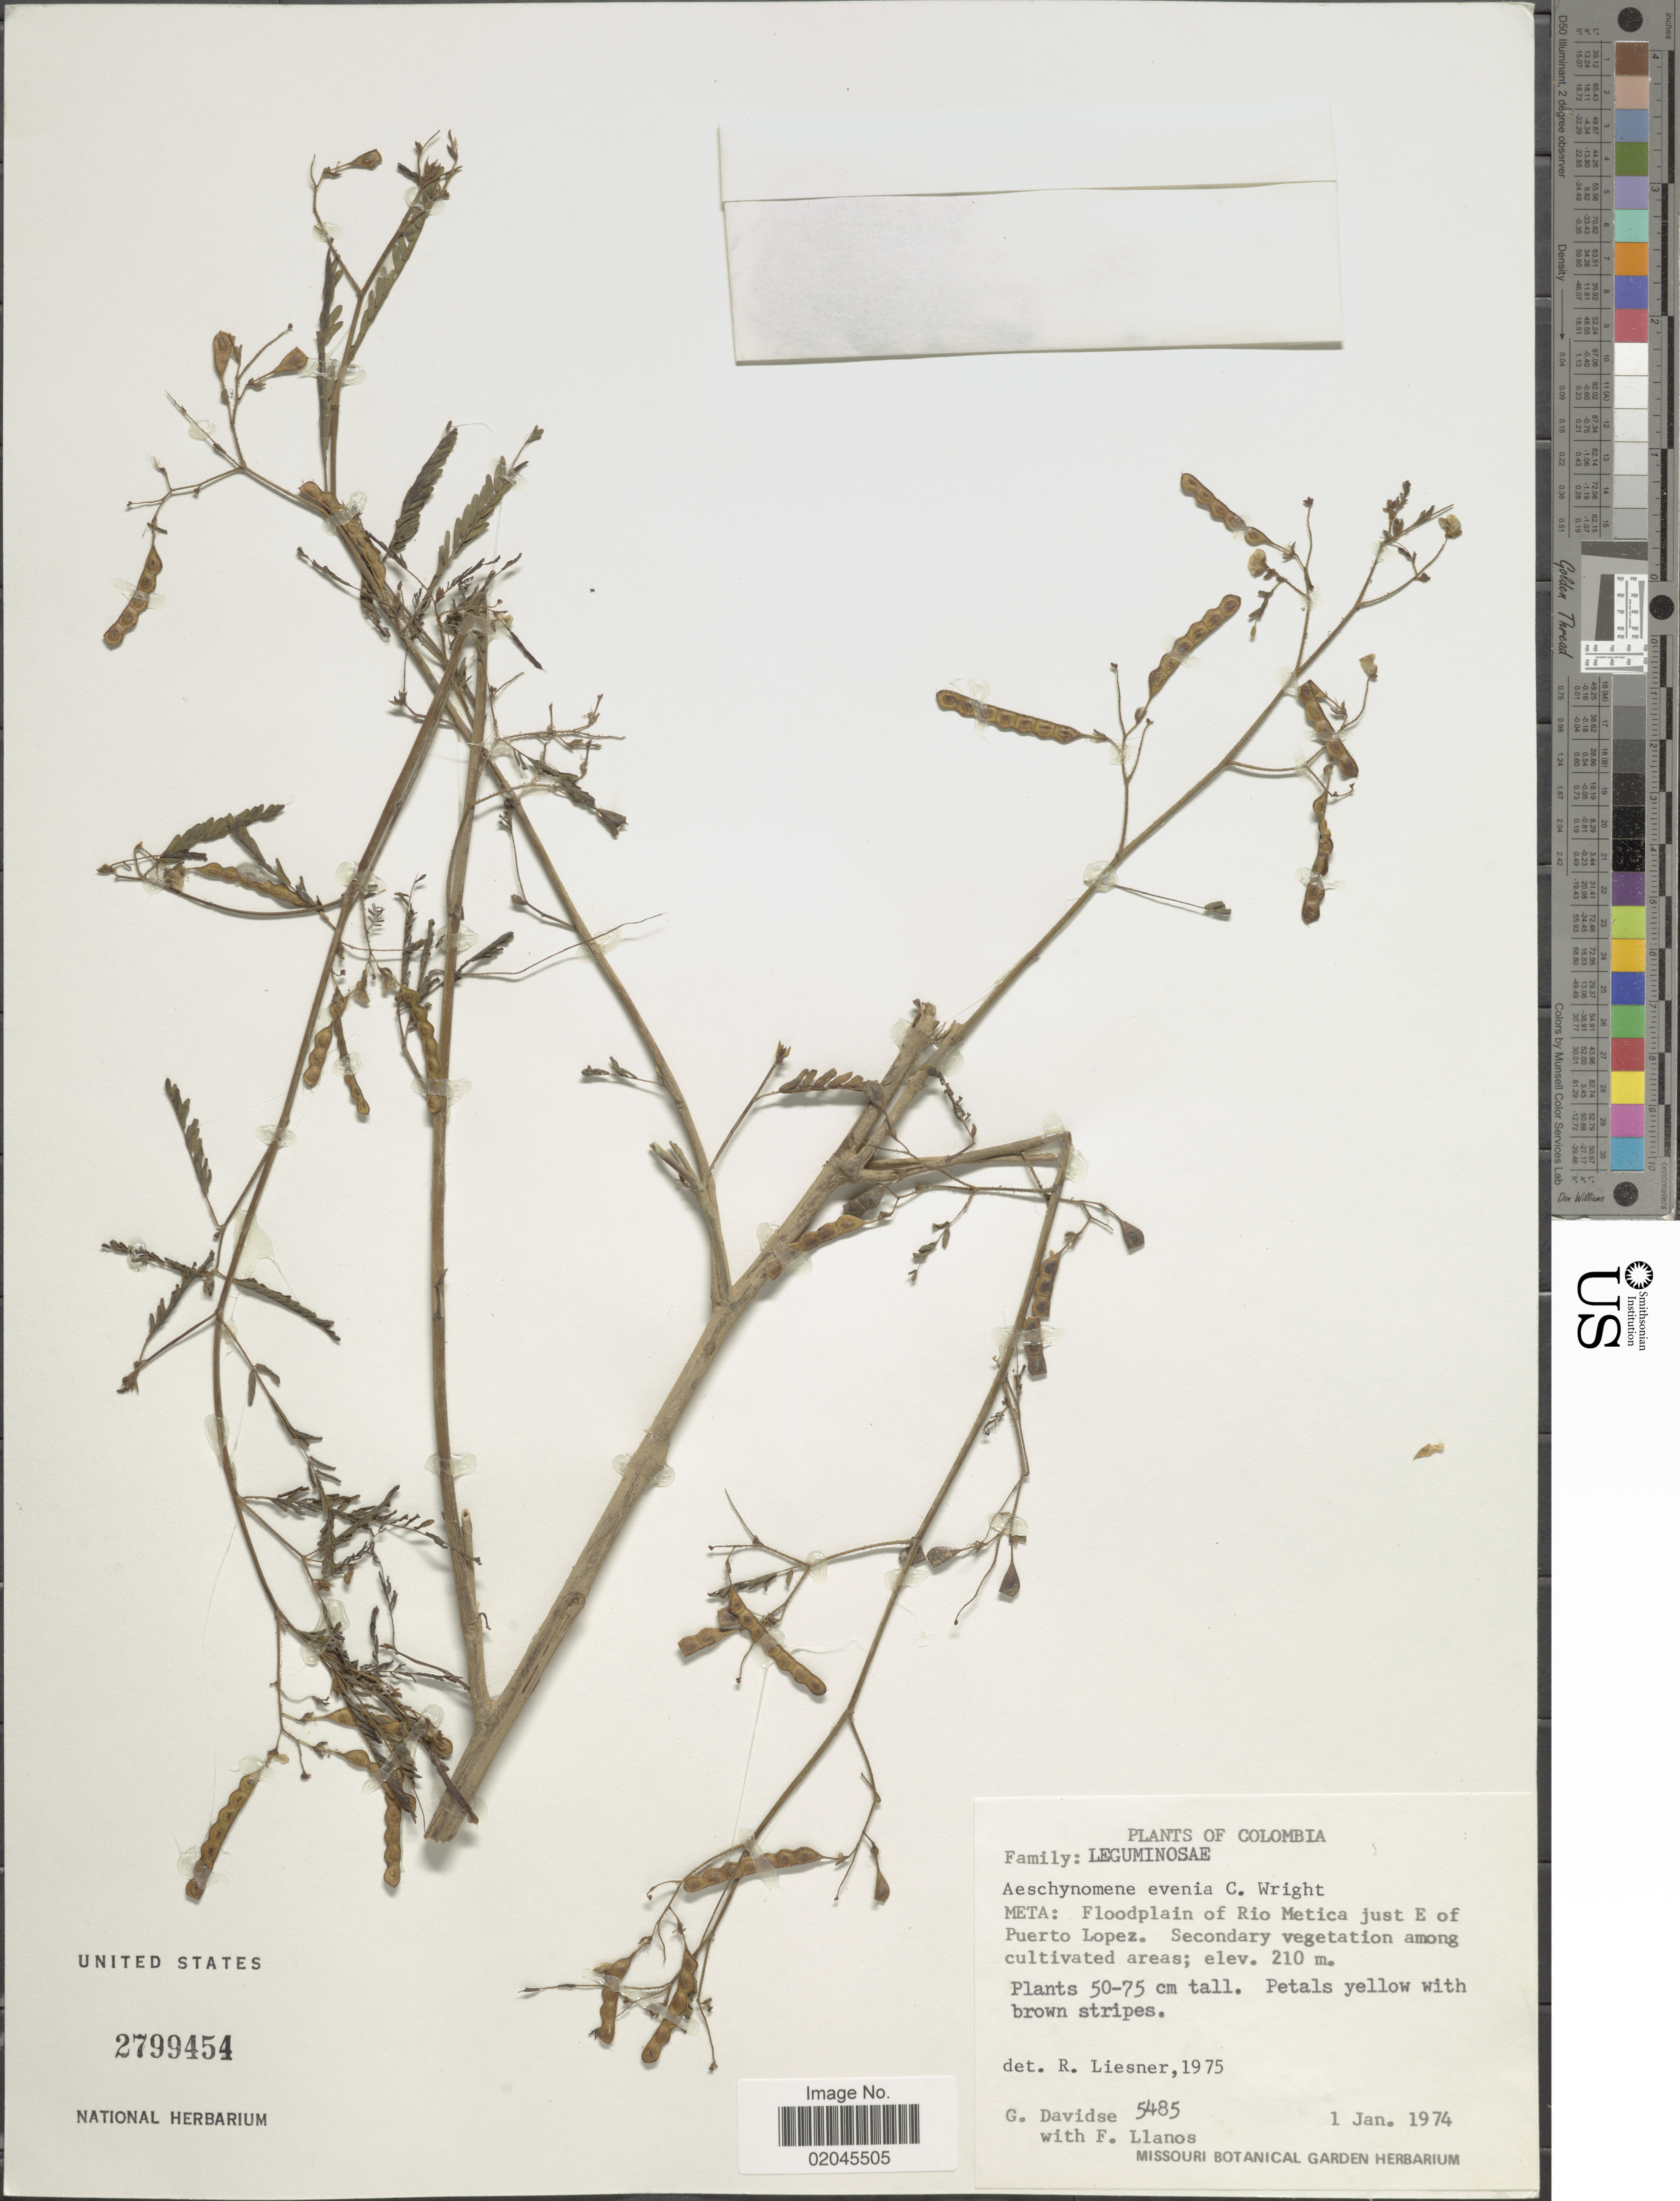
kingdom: Plantae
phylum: Tracheophyta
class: Magnoliopsida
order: Fabales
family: Fabaceae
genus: Aeschynomene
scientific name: Aeschynomene evenia var. evenia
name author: C. Wright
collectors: G. Davidse & F. Llanos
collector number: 5485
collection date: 1974-01-01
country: Colombia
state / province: Meta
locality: Meta: Floodplain of Rio Metica just E of Puerto Lopez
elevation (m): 210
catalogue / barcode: US 2799454